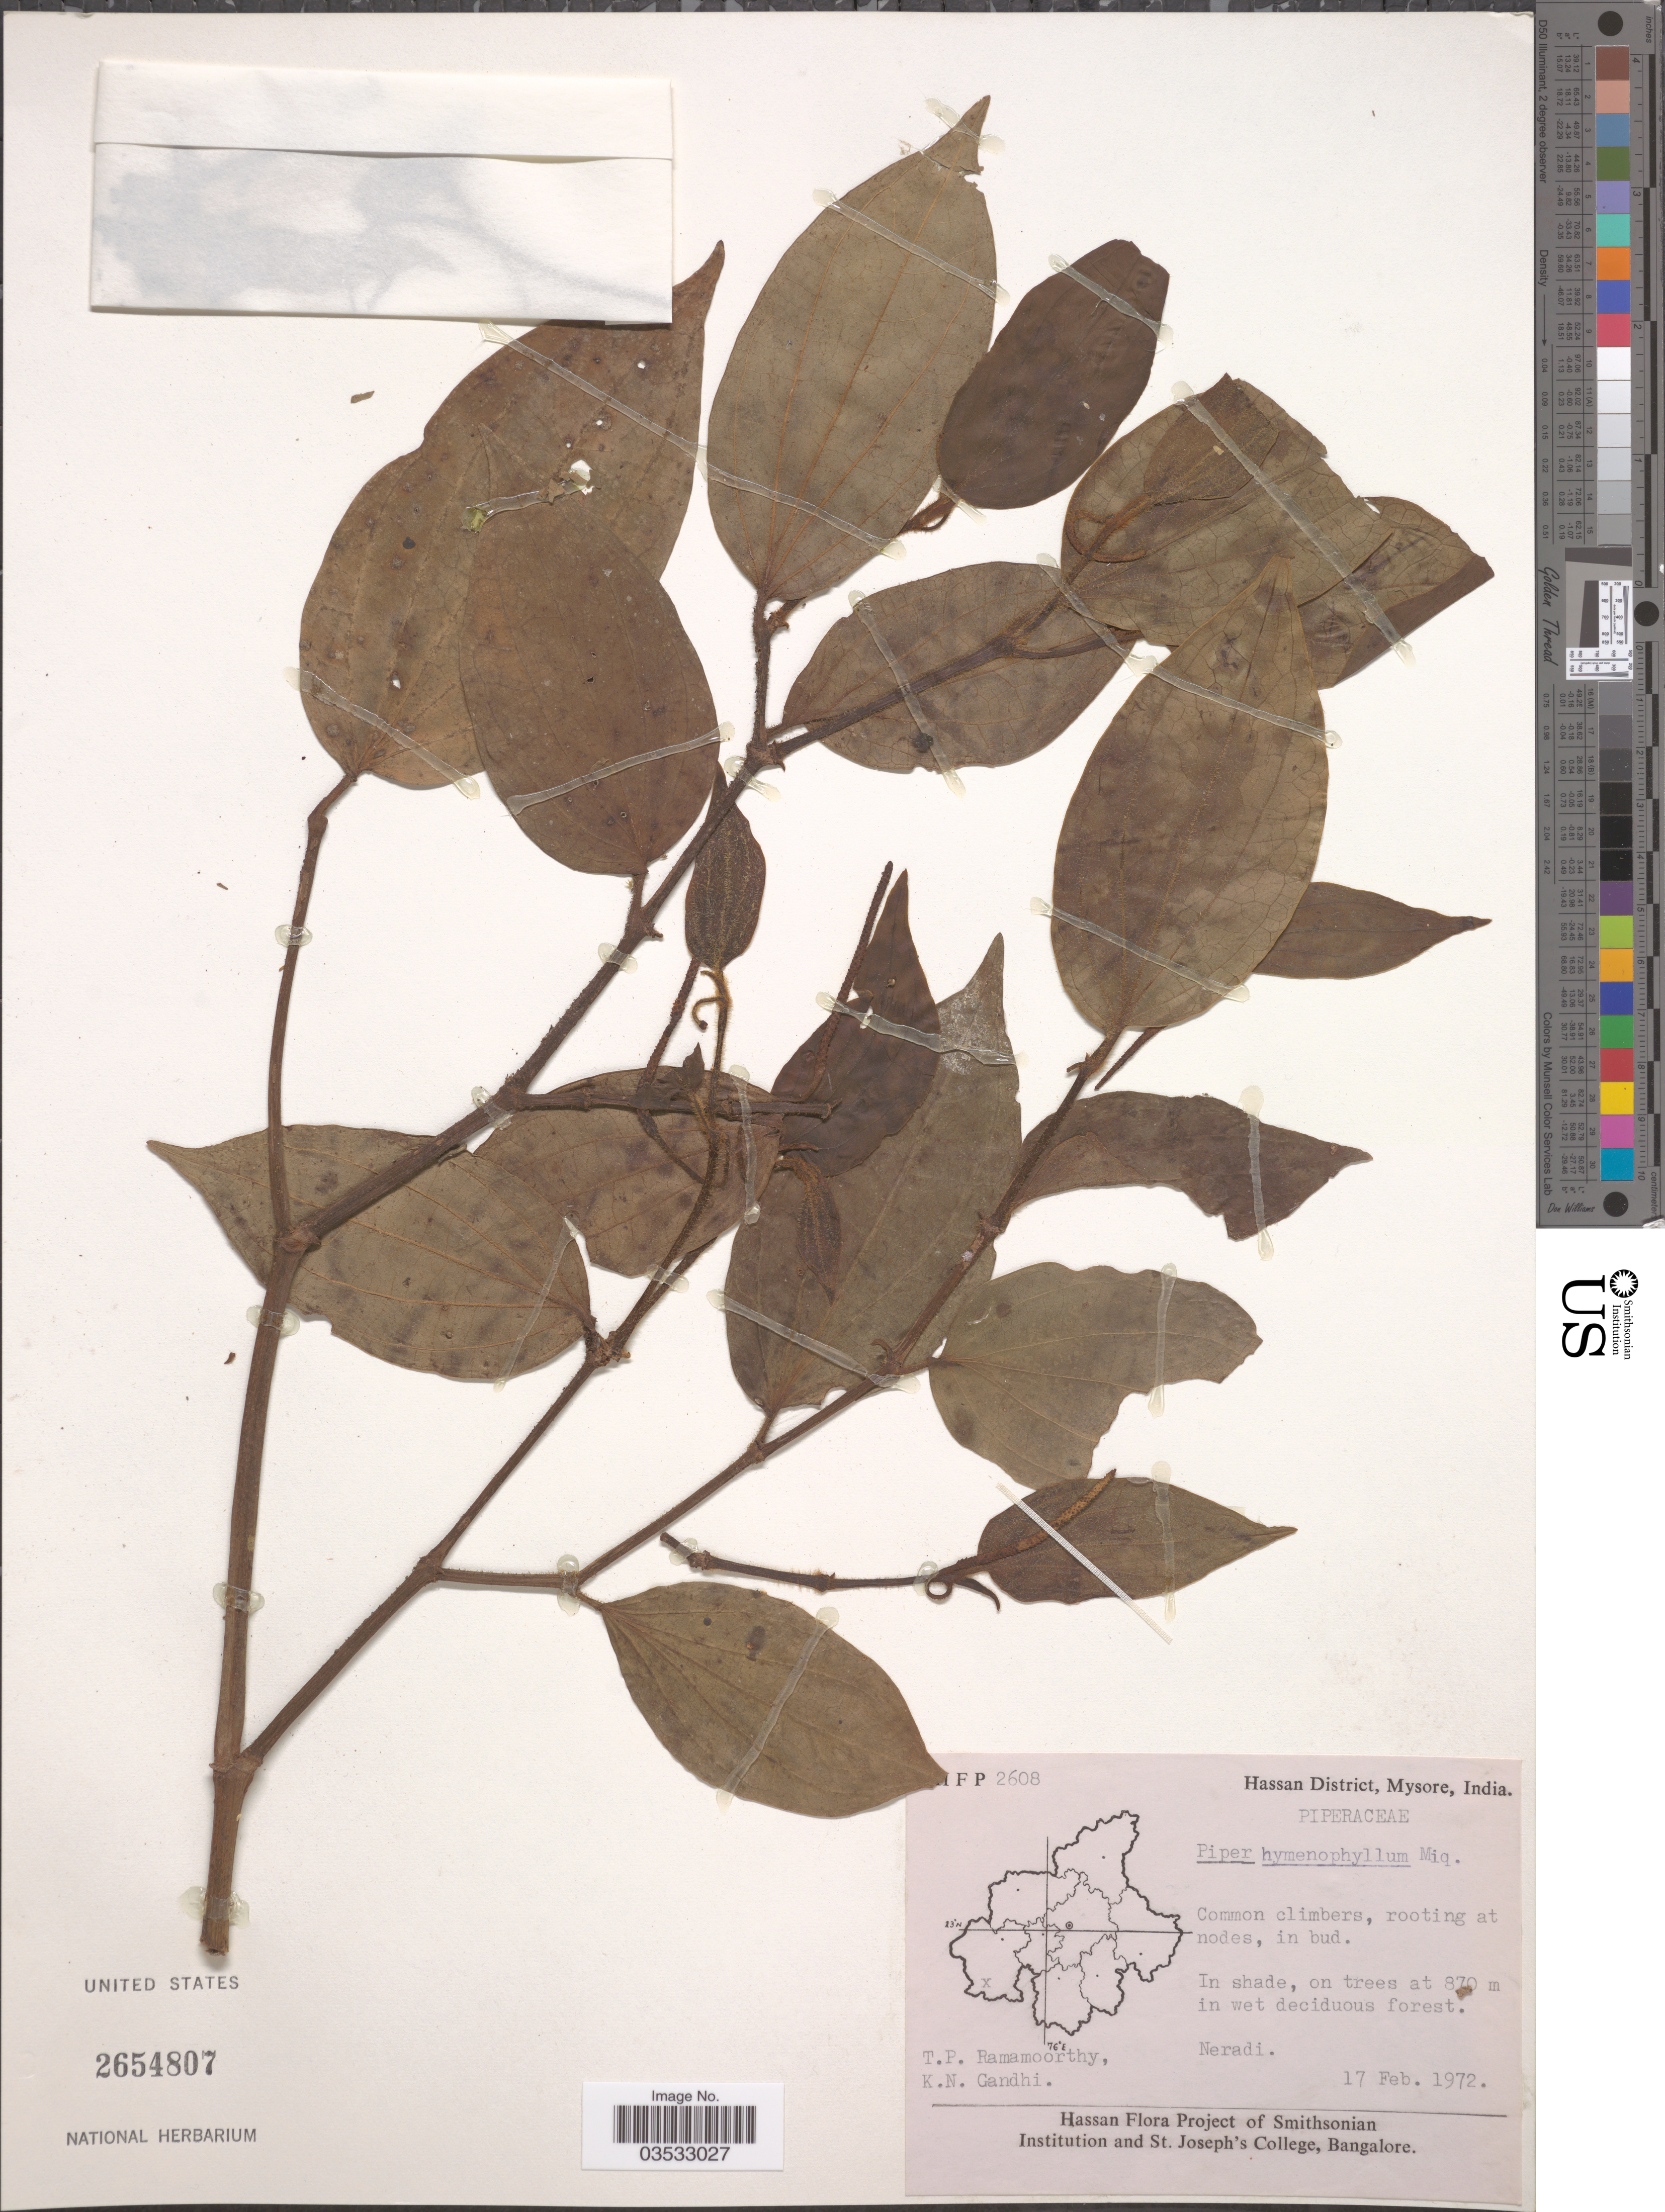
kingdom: Plantae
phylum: Tracheophyta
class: Magnoliopsida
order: Piperales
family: Piperaceae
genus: Piper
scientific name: Piper hymenophyllum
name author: (Miq.) Wight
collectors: T. P. Ramamoorthy & K. N. Gandhi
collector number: HFP2608*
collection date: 1972-02-17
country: India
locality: Hassan District, Mysore. Neradi.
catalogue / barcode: US 2654807